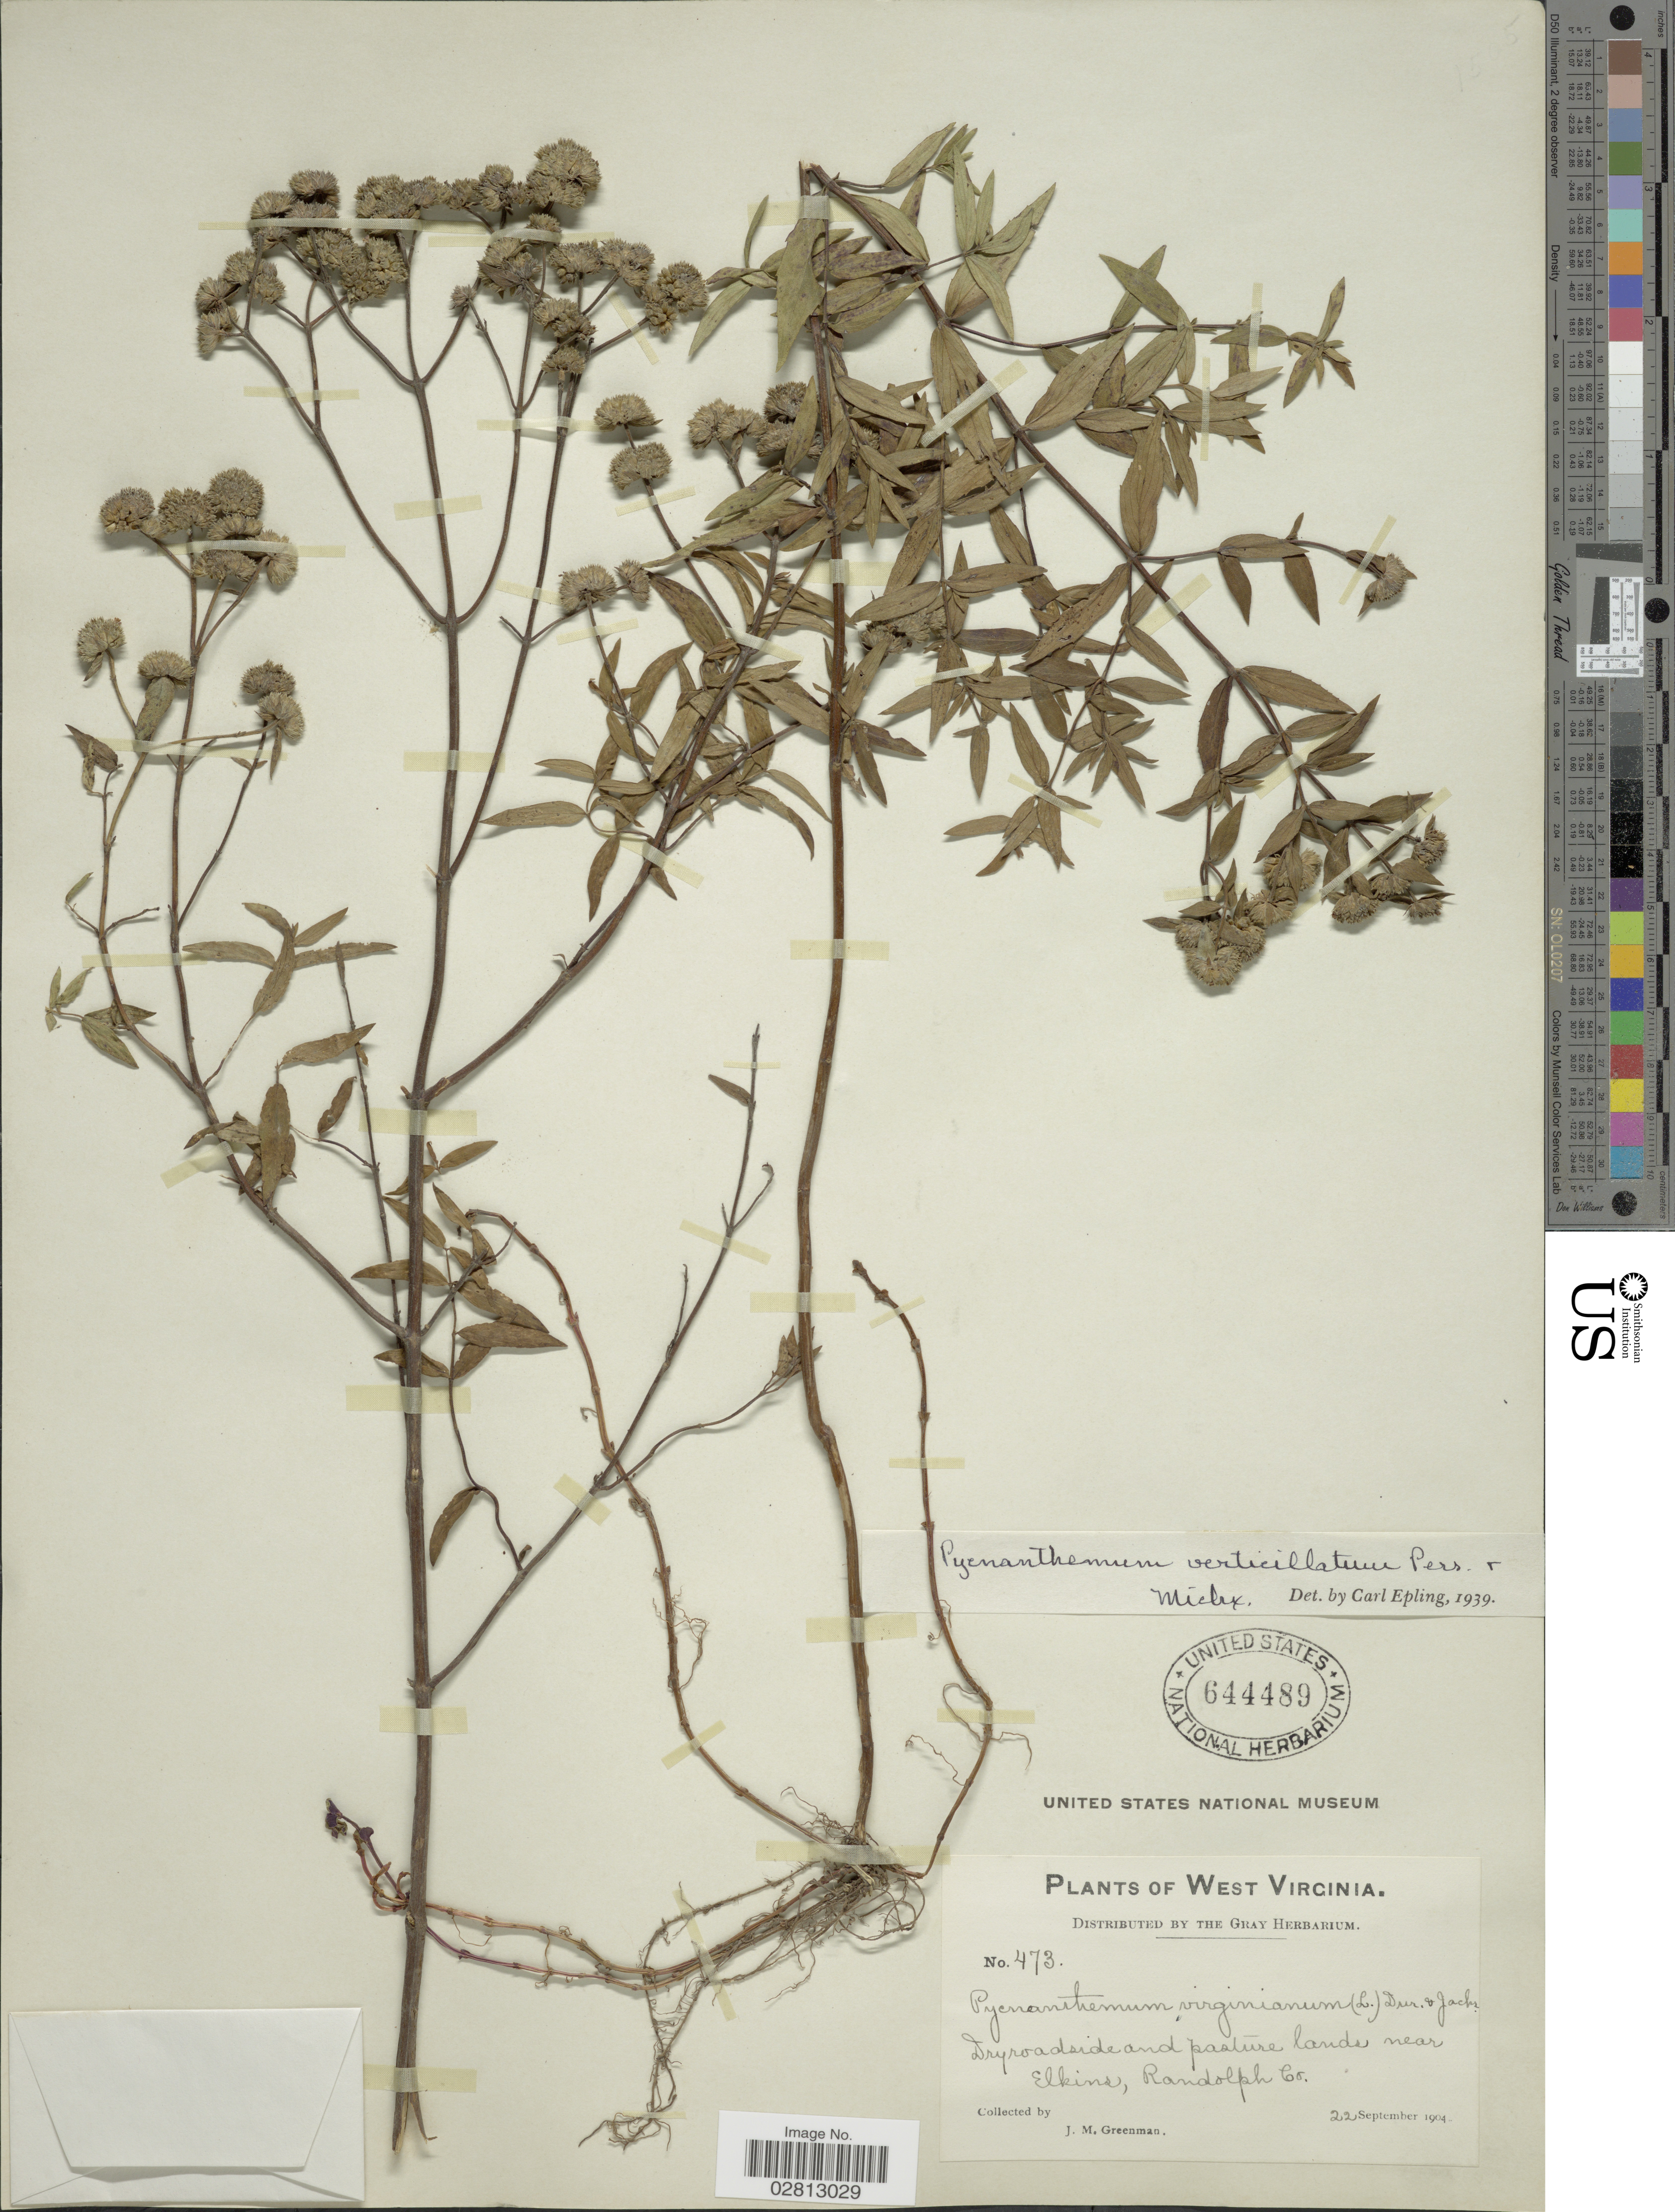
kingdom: Plantae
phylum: Tracheophyta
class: Magnoliopsida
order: Lamiales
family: Lamiaceae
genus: Pycnanthemum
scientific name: Pycnanthemum verticillatum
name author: (Michx.) Pers.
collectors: J. M. Greenman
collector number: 473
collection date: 1904-09-22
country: United States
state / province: West Virginia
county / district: Randolph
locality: Dry roadside and pasture lands near Elkins, Randolph Co.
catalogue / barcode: US 644489